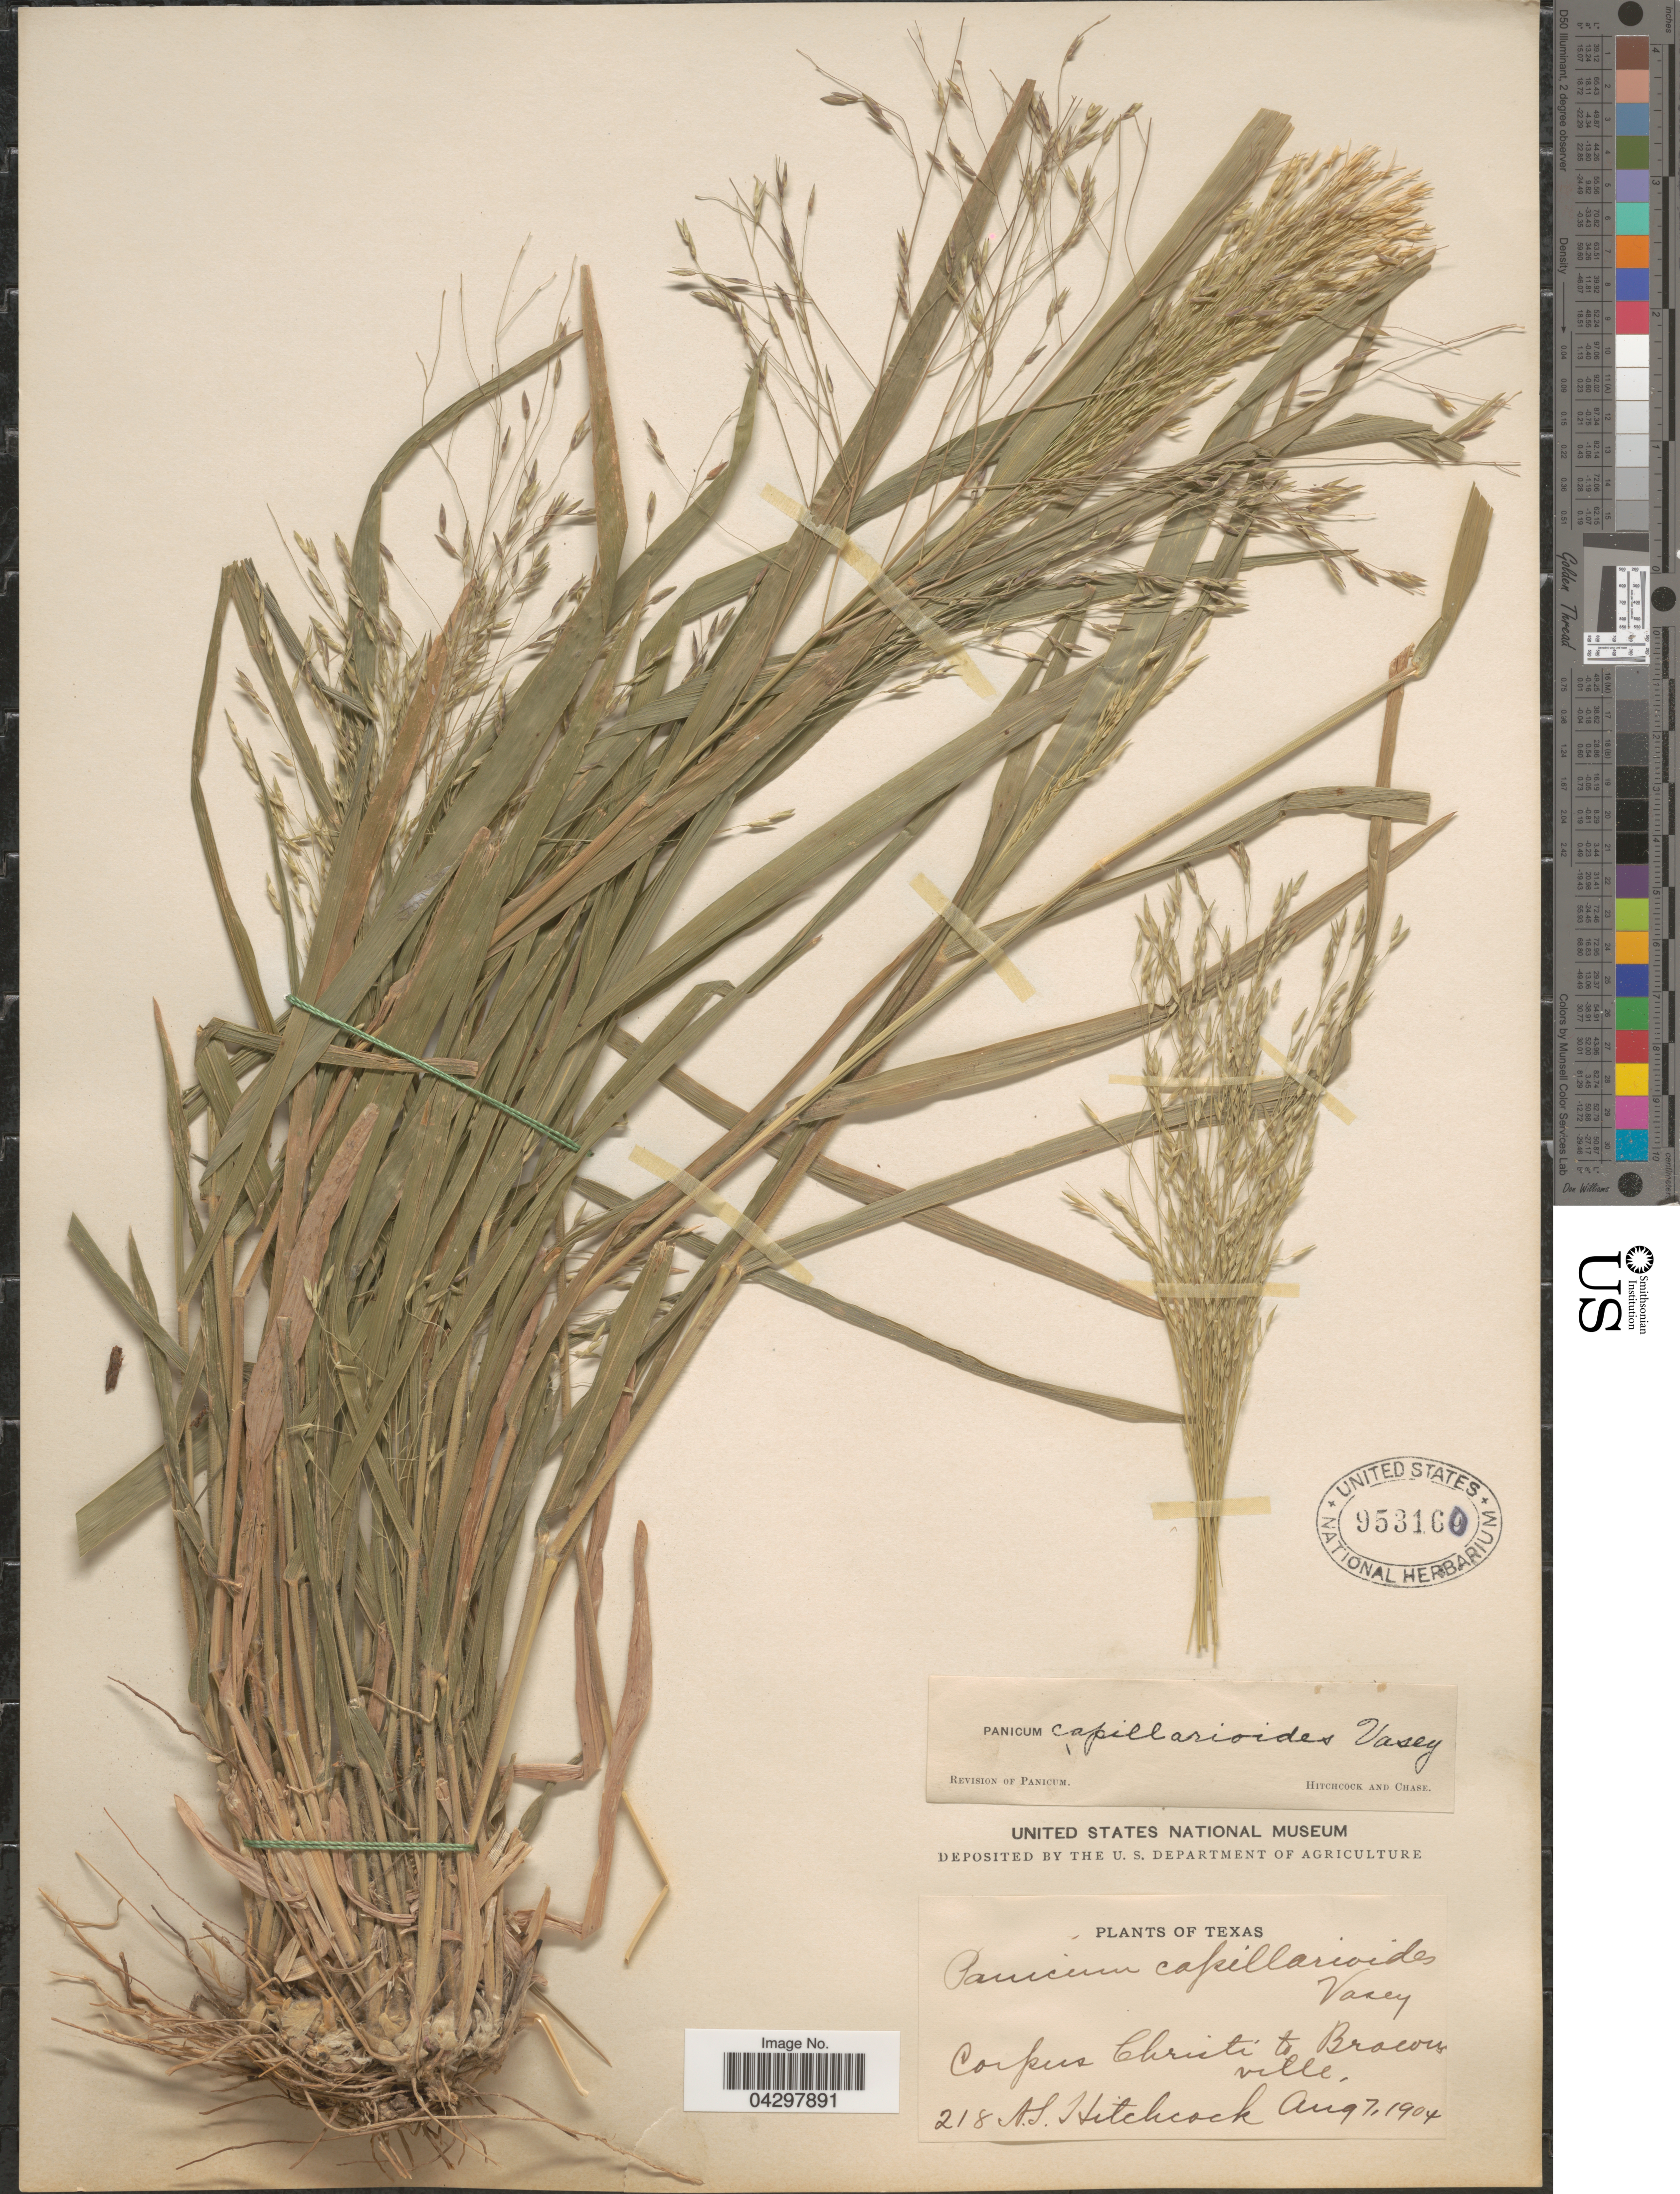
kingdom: Plantae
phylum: Tracheophyta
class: Liliopsida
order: Poales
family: Poaceae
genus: Panicum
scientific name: Panicum capillarioides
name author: Vasey in J.M. Coult.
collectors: A. S. Hitchcock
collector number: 218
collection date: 1904-08-07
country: United States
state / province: Texas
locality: Corpus Christi to Brownsville.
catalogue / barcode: US 953160